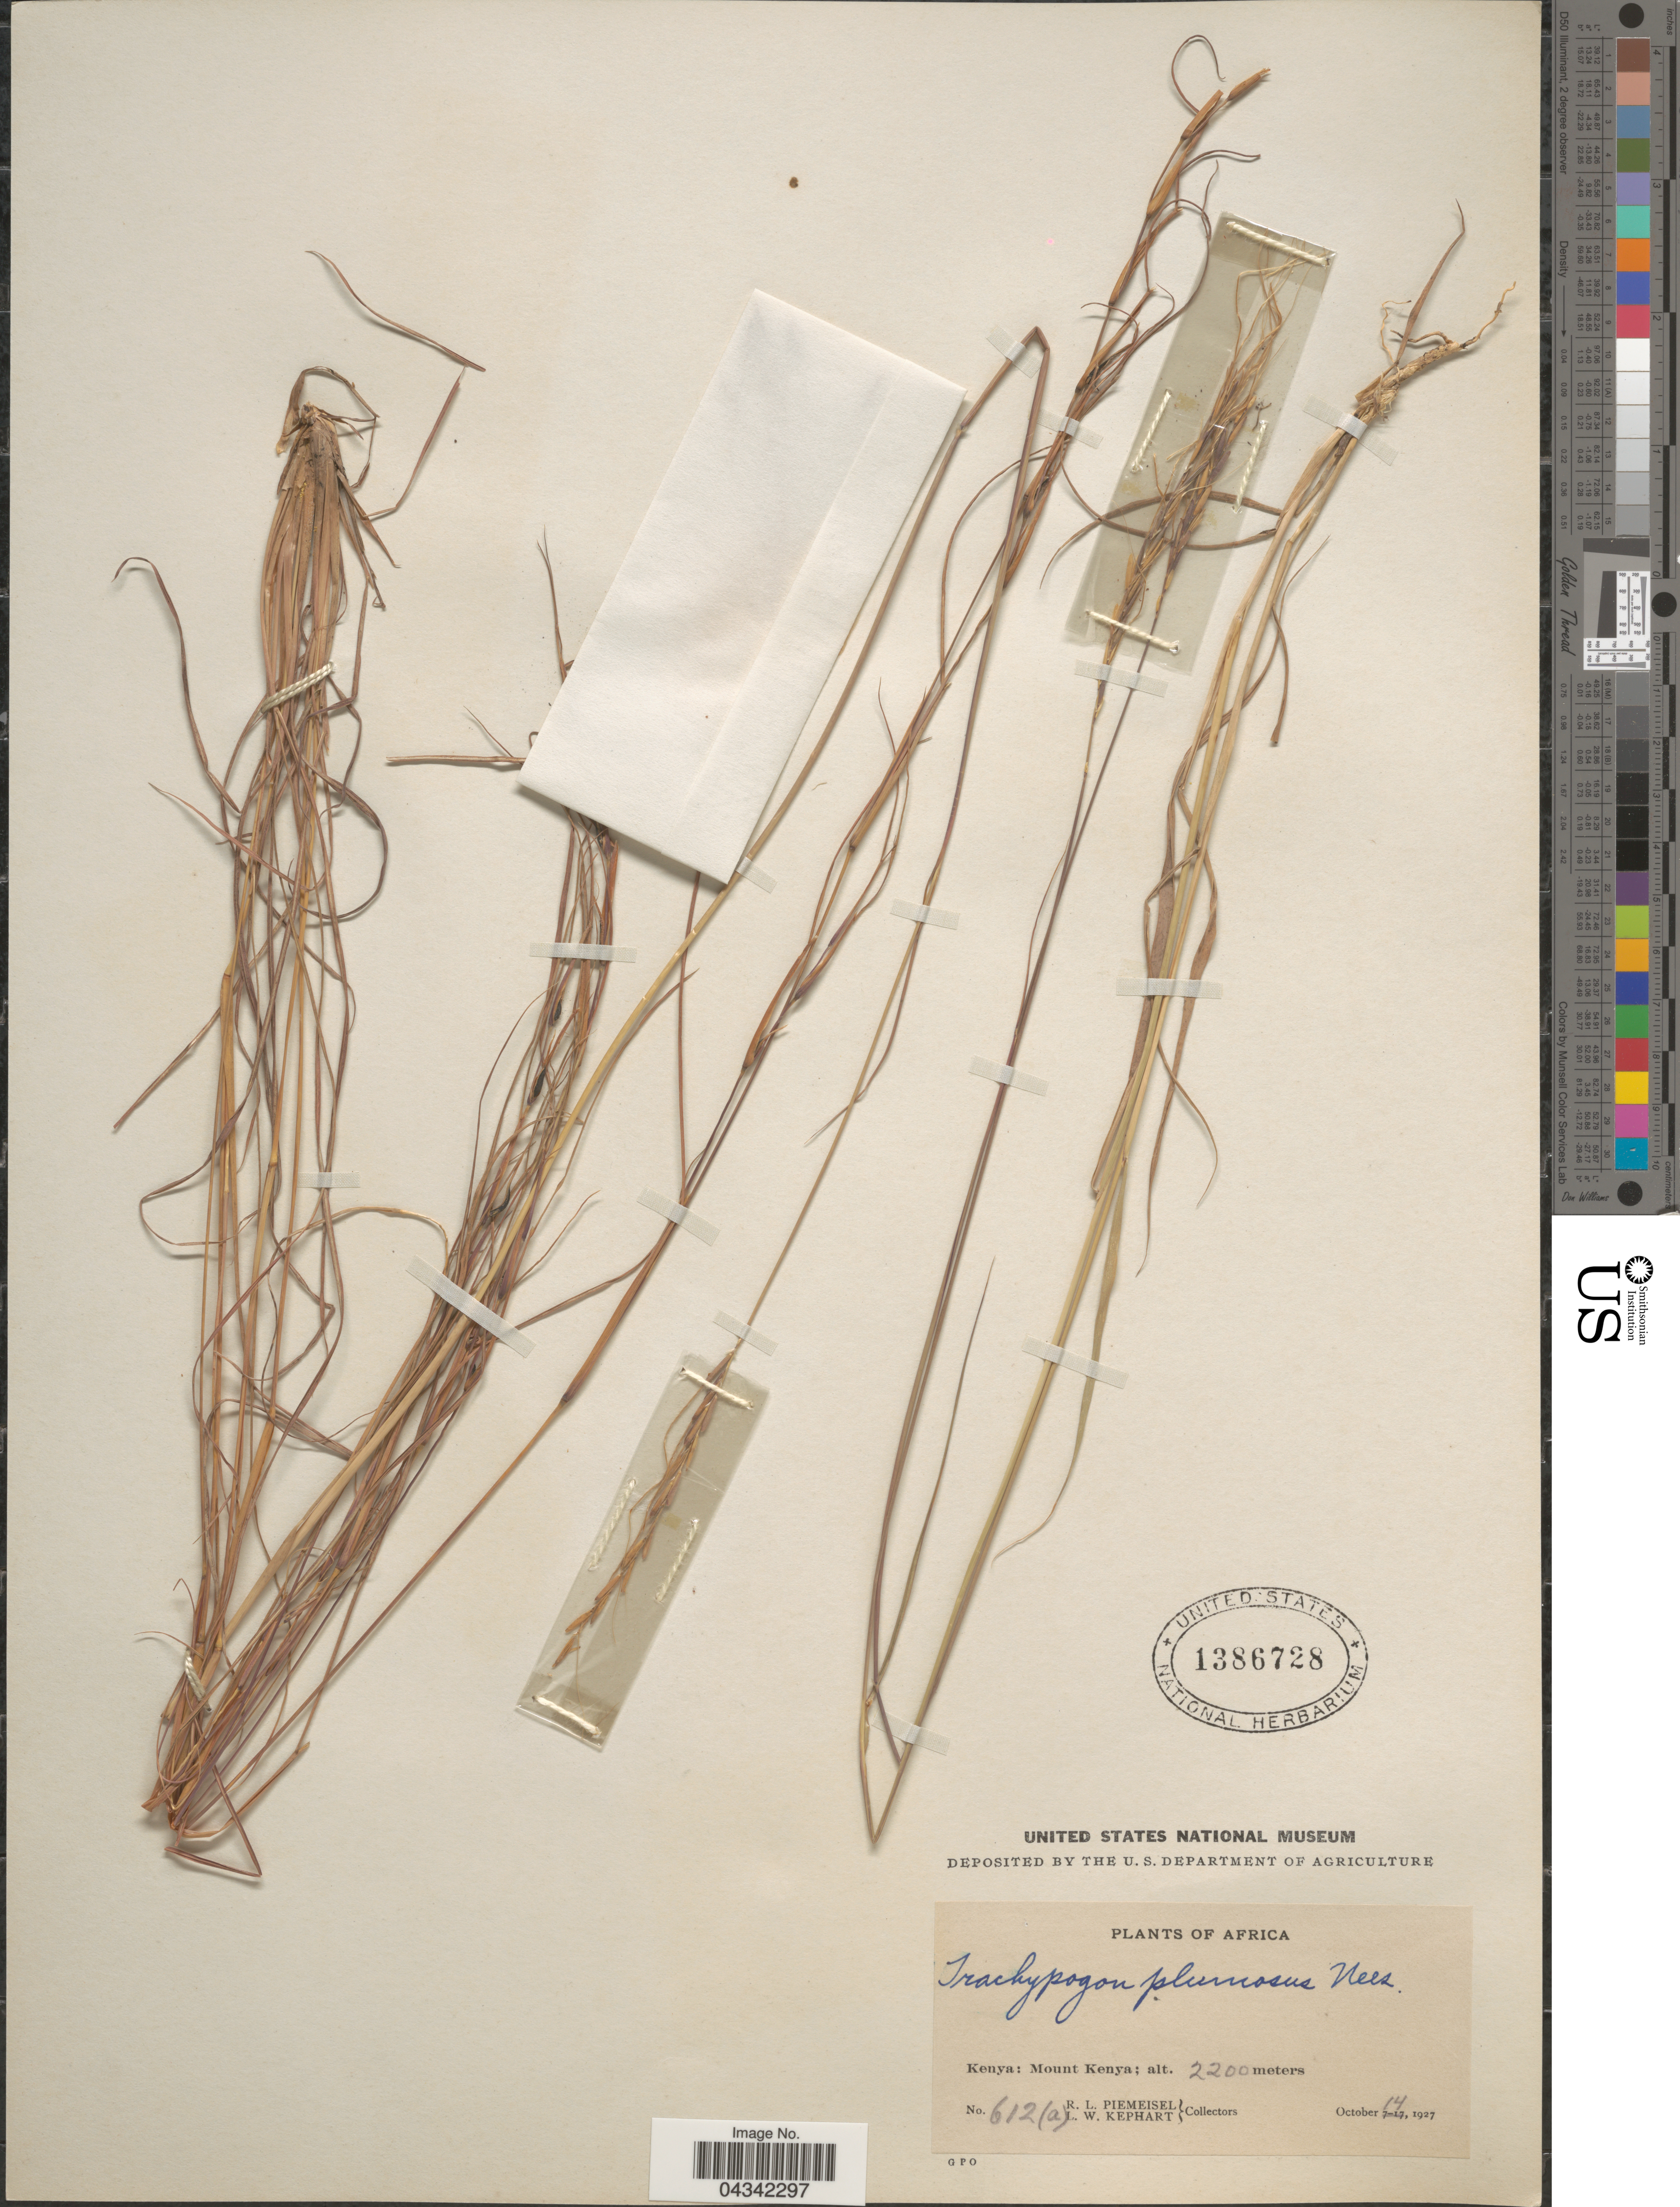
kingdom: Plantae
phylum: Tracheophyta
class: Liliopsida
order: Poales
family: Poaceae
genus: Trachypogon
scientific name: Trachypogon spicatus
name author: (L. f.) Kuntze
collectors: R. L. Piemeisel & L. W. Kephart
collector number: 612(a)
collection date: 1927-10-14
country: Kenya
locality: Mount Kenya.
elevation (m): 2200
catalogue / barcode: US 1386728